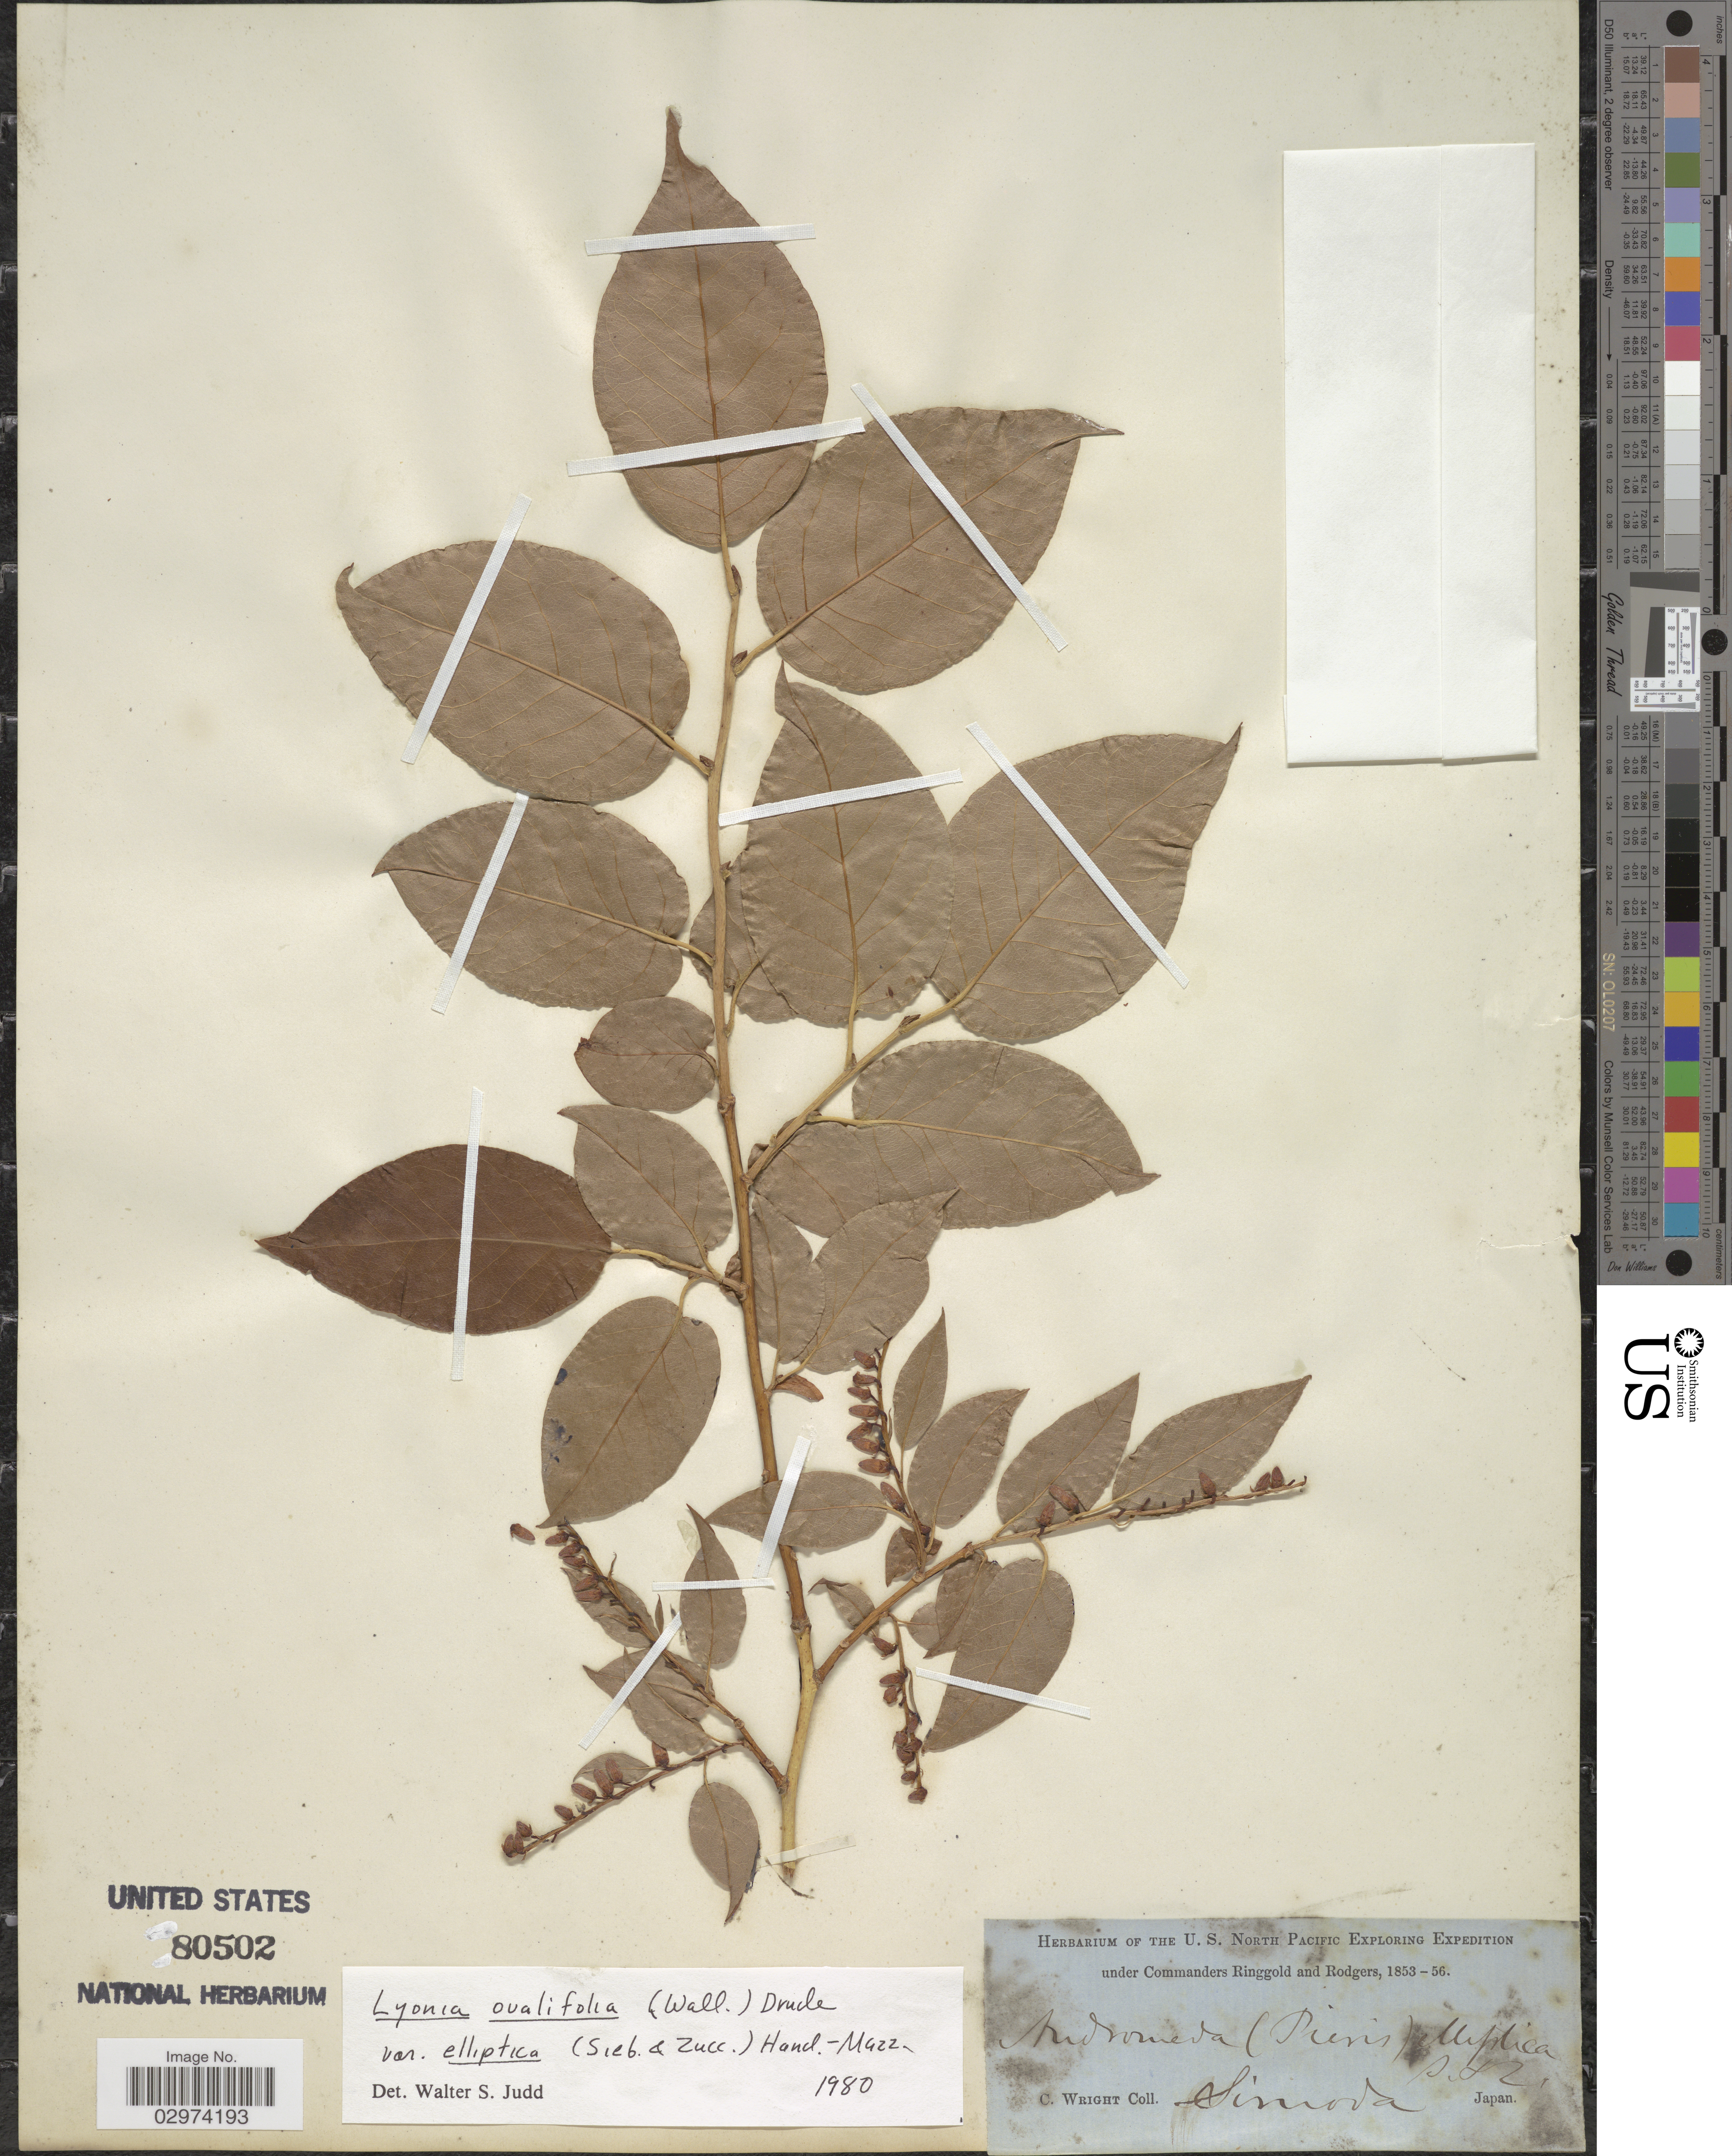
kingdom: Plantae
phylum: Tracheophyta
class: Magnoliopsida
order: Ericales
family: Ericaceae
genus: Lyonia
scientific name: Lyonia ovalifolia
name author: (Wall.) Drude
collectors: C. Wright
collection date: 1853/1856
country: Japan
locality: Simoda.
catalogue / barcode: US 80502